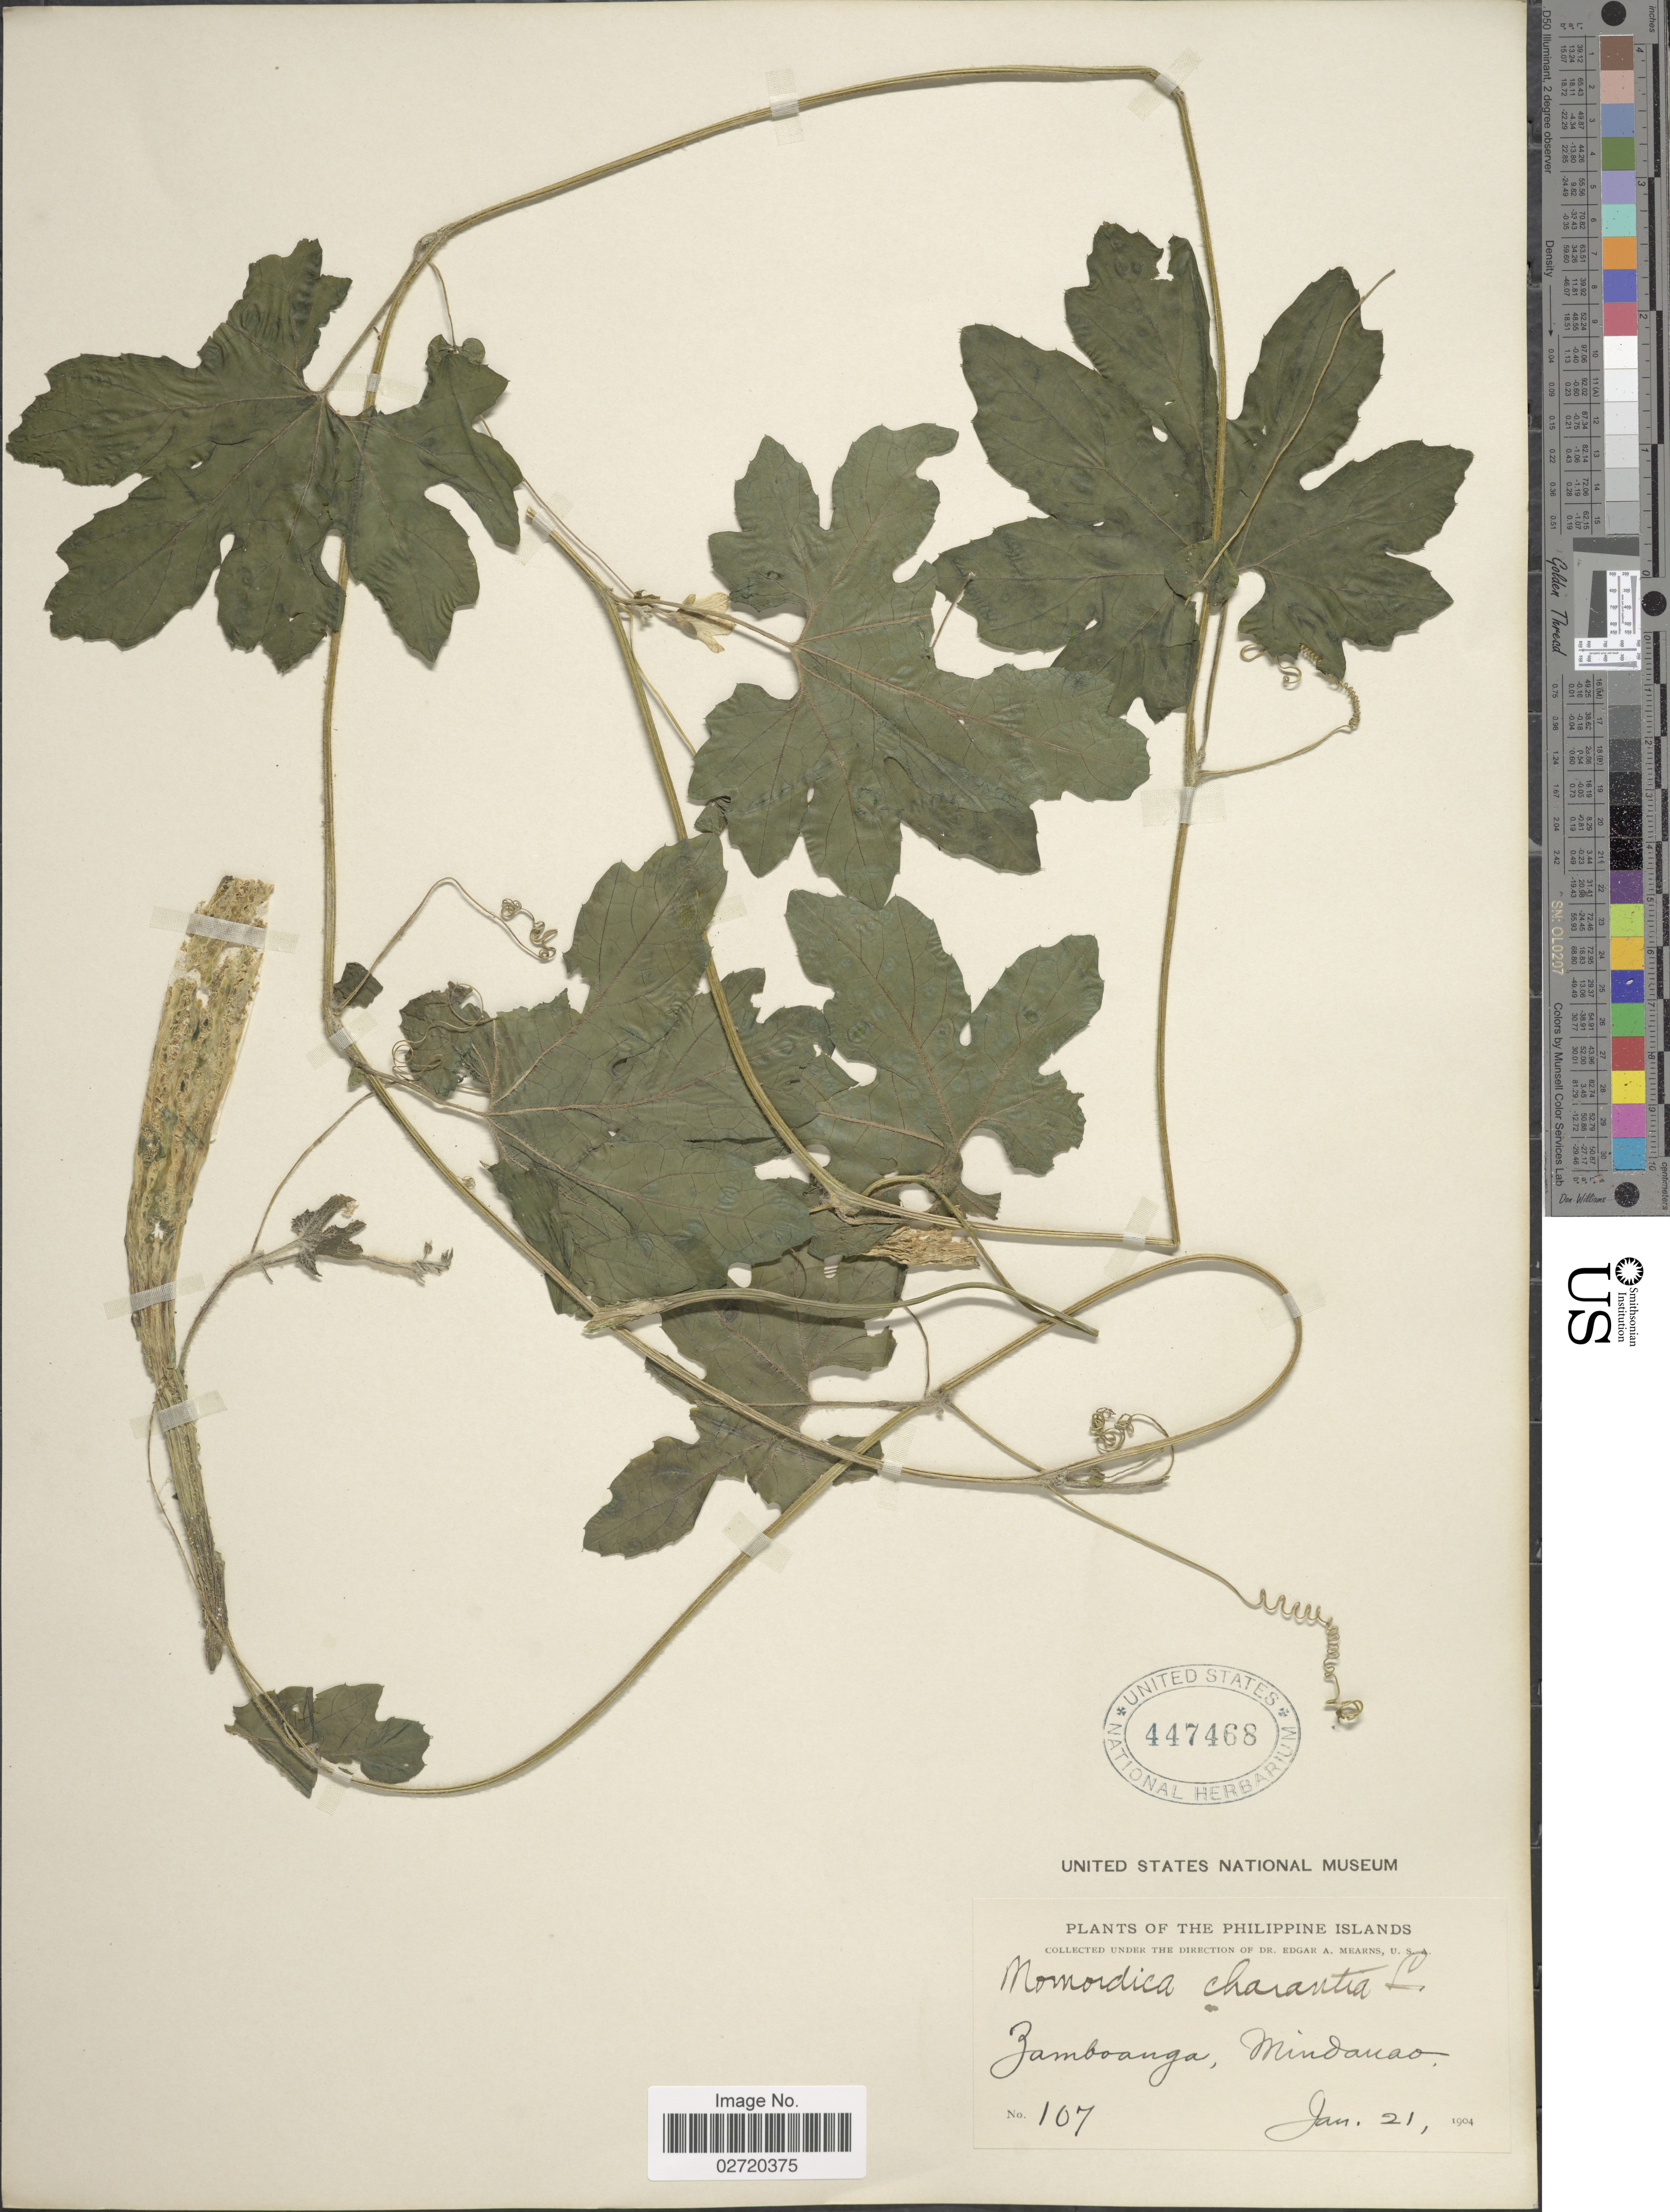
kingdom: Plantae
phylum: Tracheophyta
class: Magnoliopsida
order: Cucurbitales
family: Cucurbitaceae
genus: Momordica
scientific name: Momordica charantia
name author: L.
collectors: E. A. Mearns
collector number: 107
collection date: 1904-01-21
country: Philippines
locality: Zamboanga, Mindanao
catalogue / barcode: US 447468